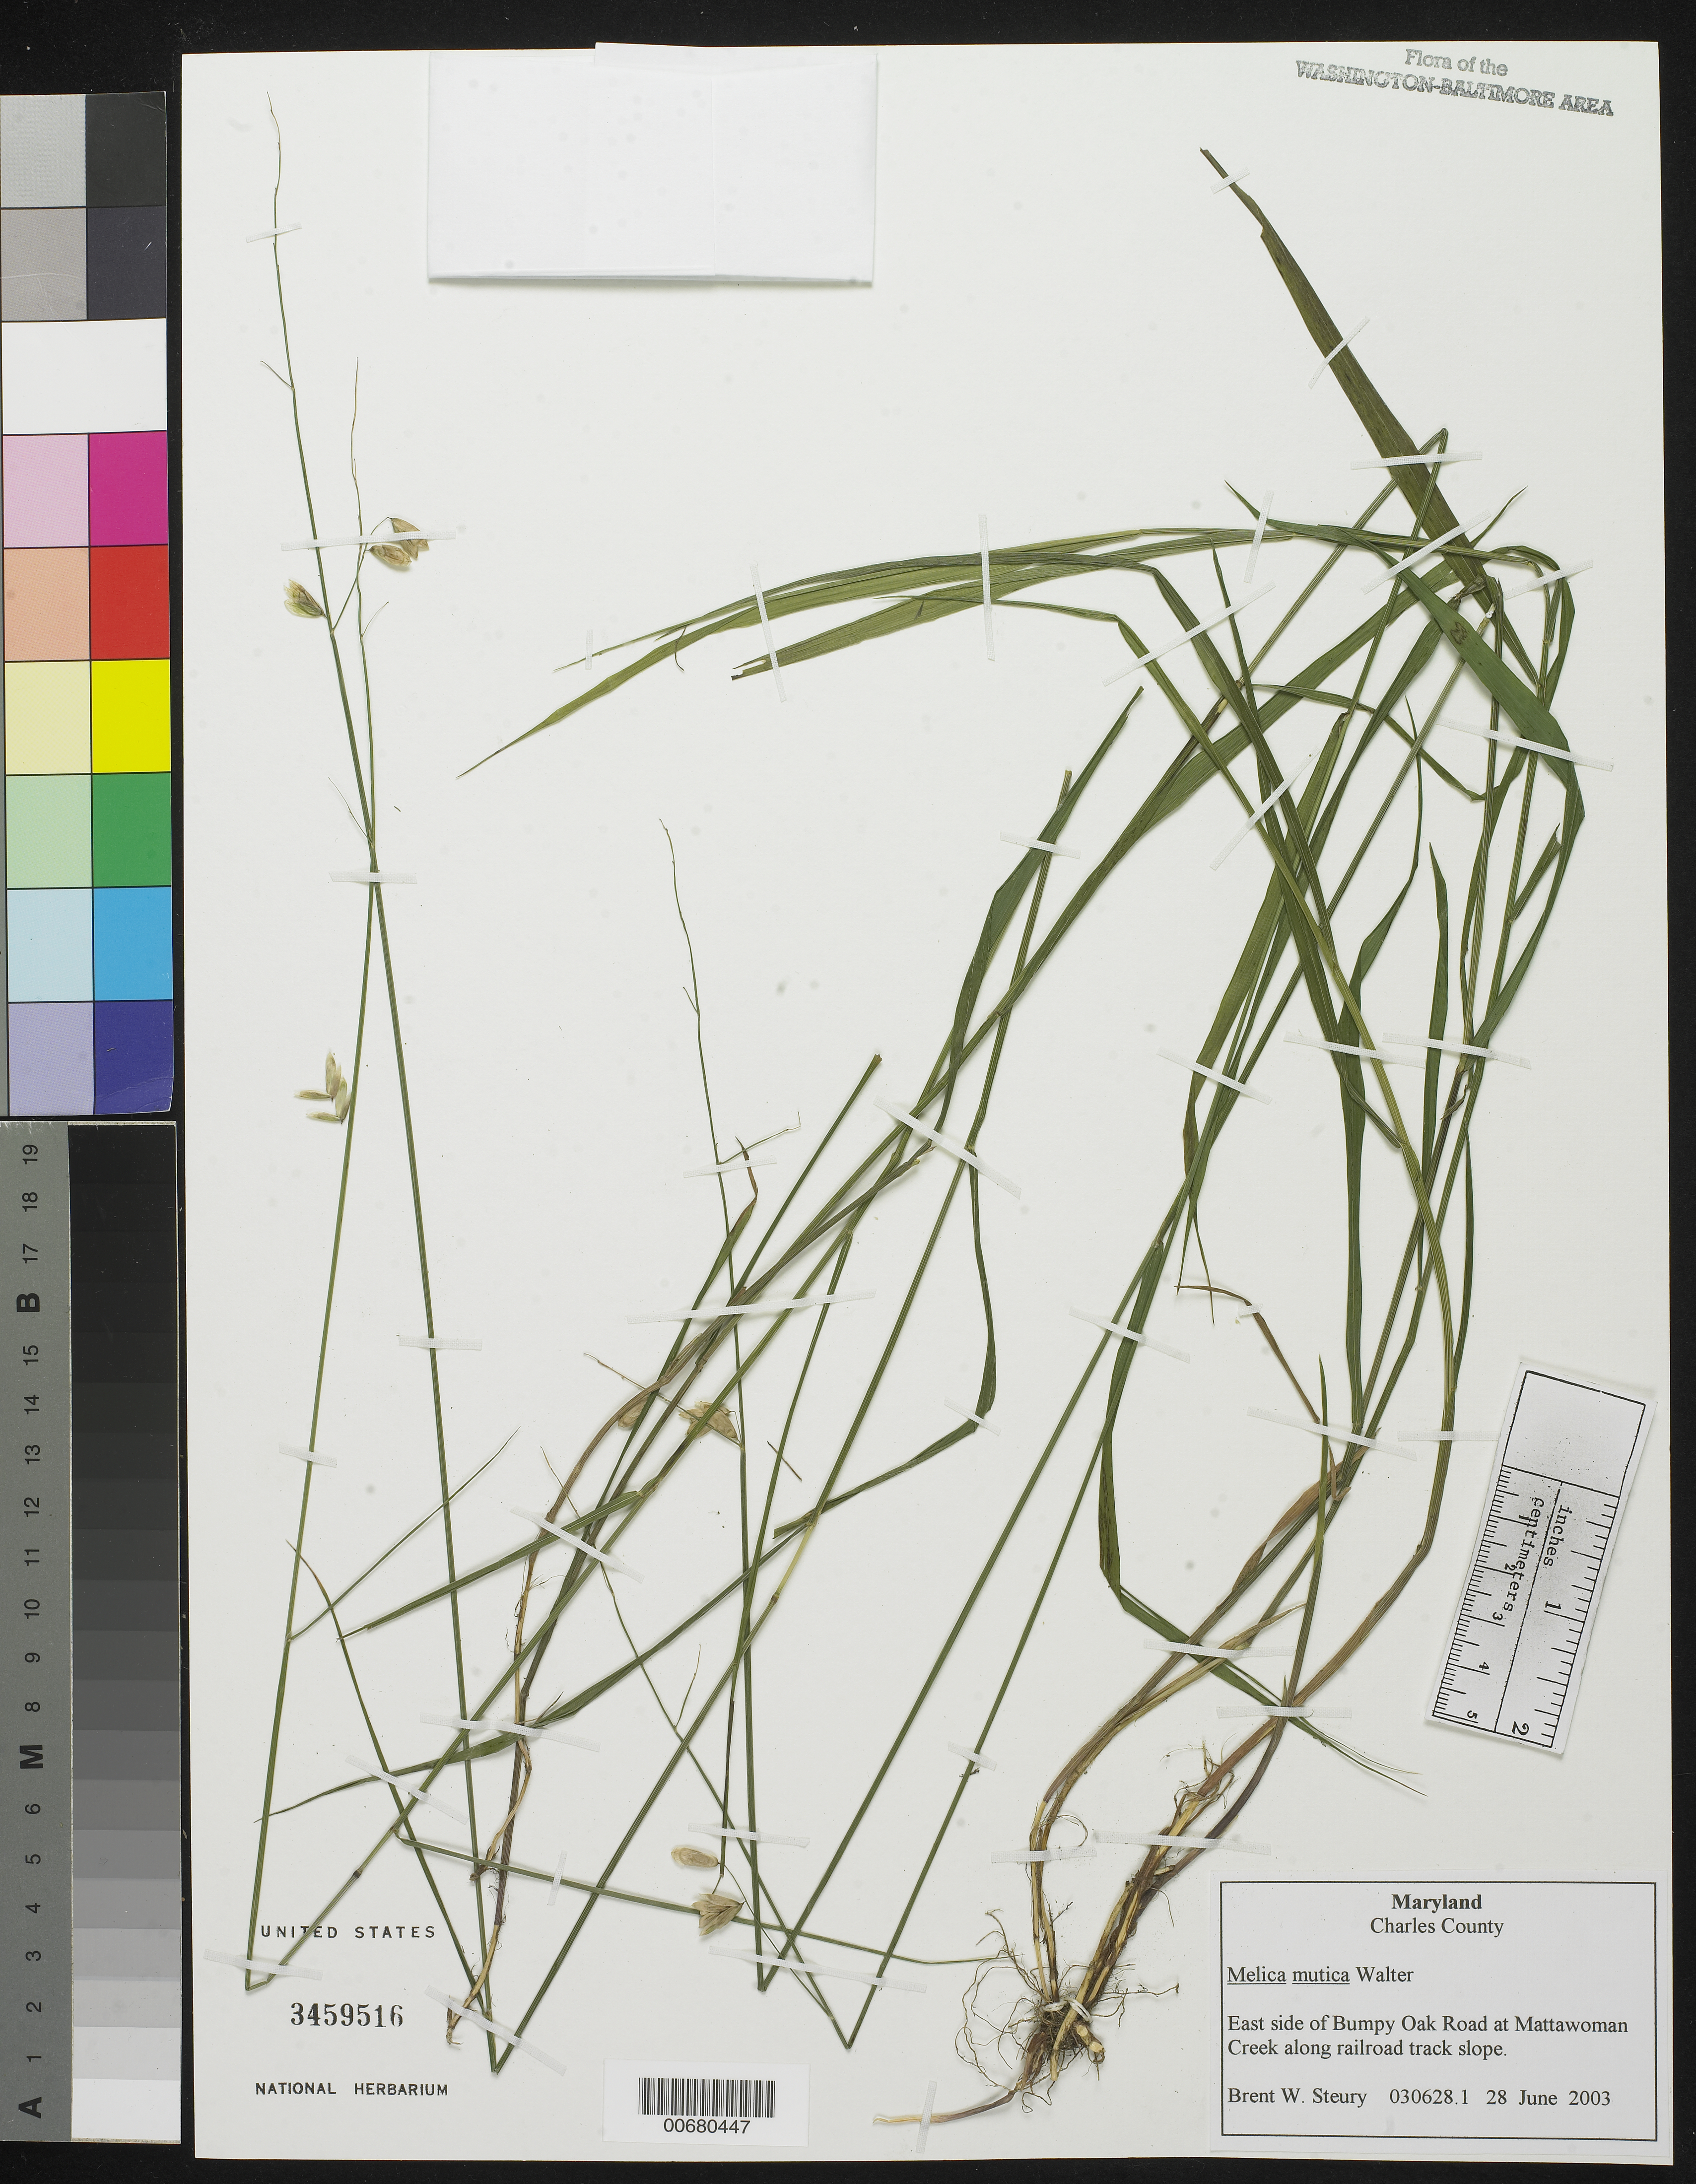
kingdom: Plantae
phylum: Tracheophyta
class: Liliopsida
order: Poales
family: Poaceae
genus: Melica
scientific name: Melica mutica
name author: Walter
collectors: B. Steury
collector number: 030628.1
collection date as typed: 28 Jun 2003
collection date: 2003-06-28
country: United States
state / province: Maryland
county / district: Charles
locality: East side of Bumpy Oak Road at Mattawoman Creek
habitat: Along railroad track slope.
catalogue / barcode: US 3459516